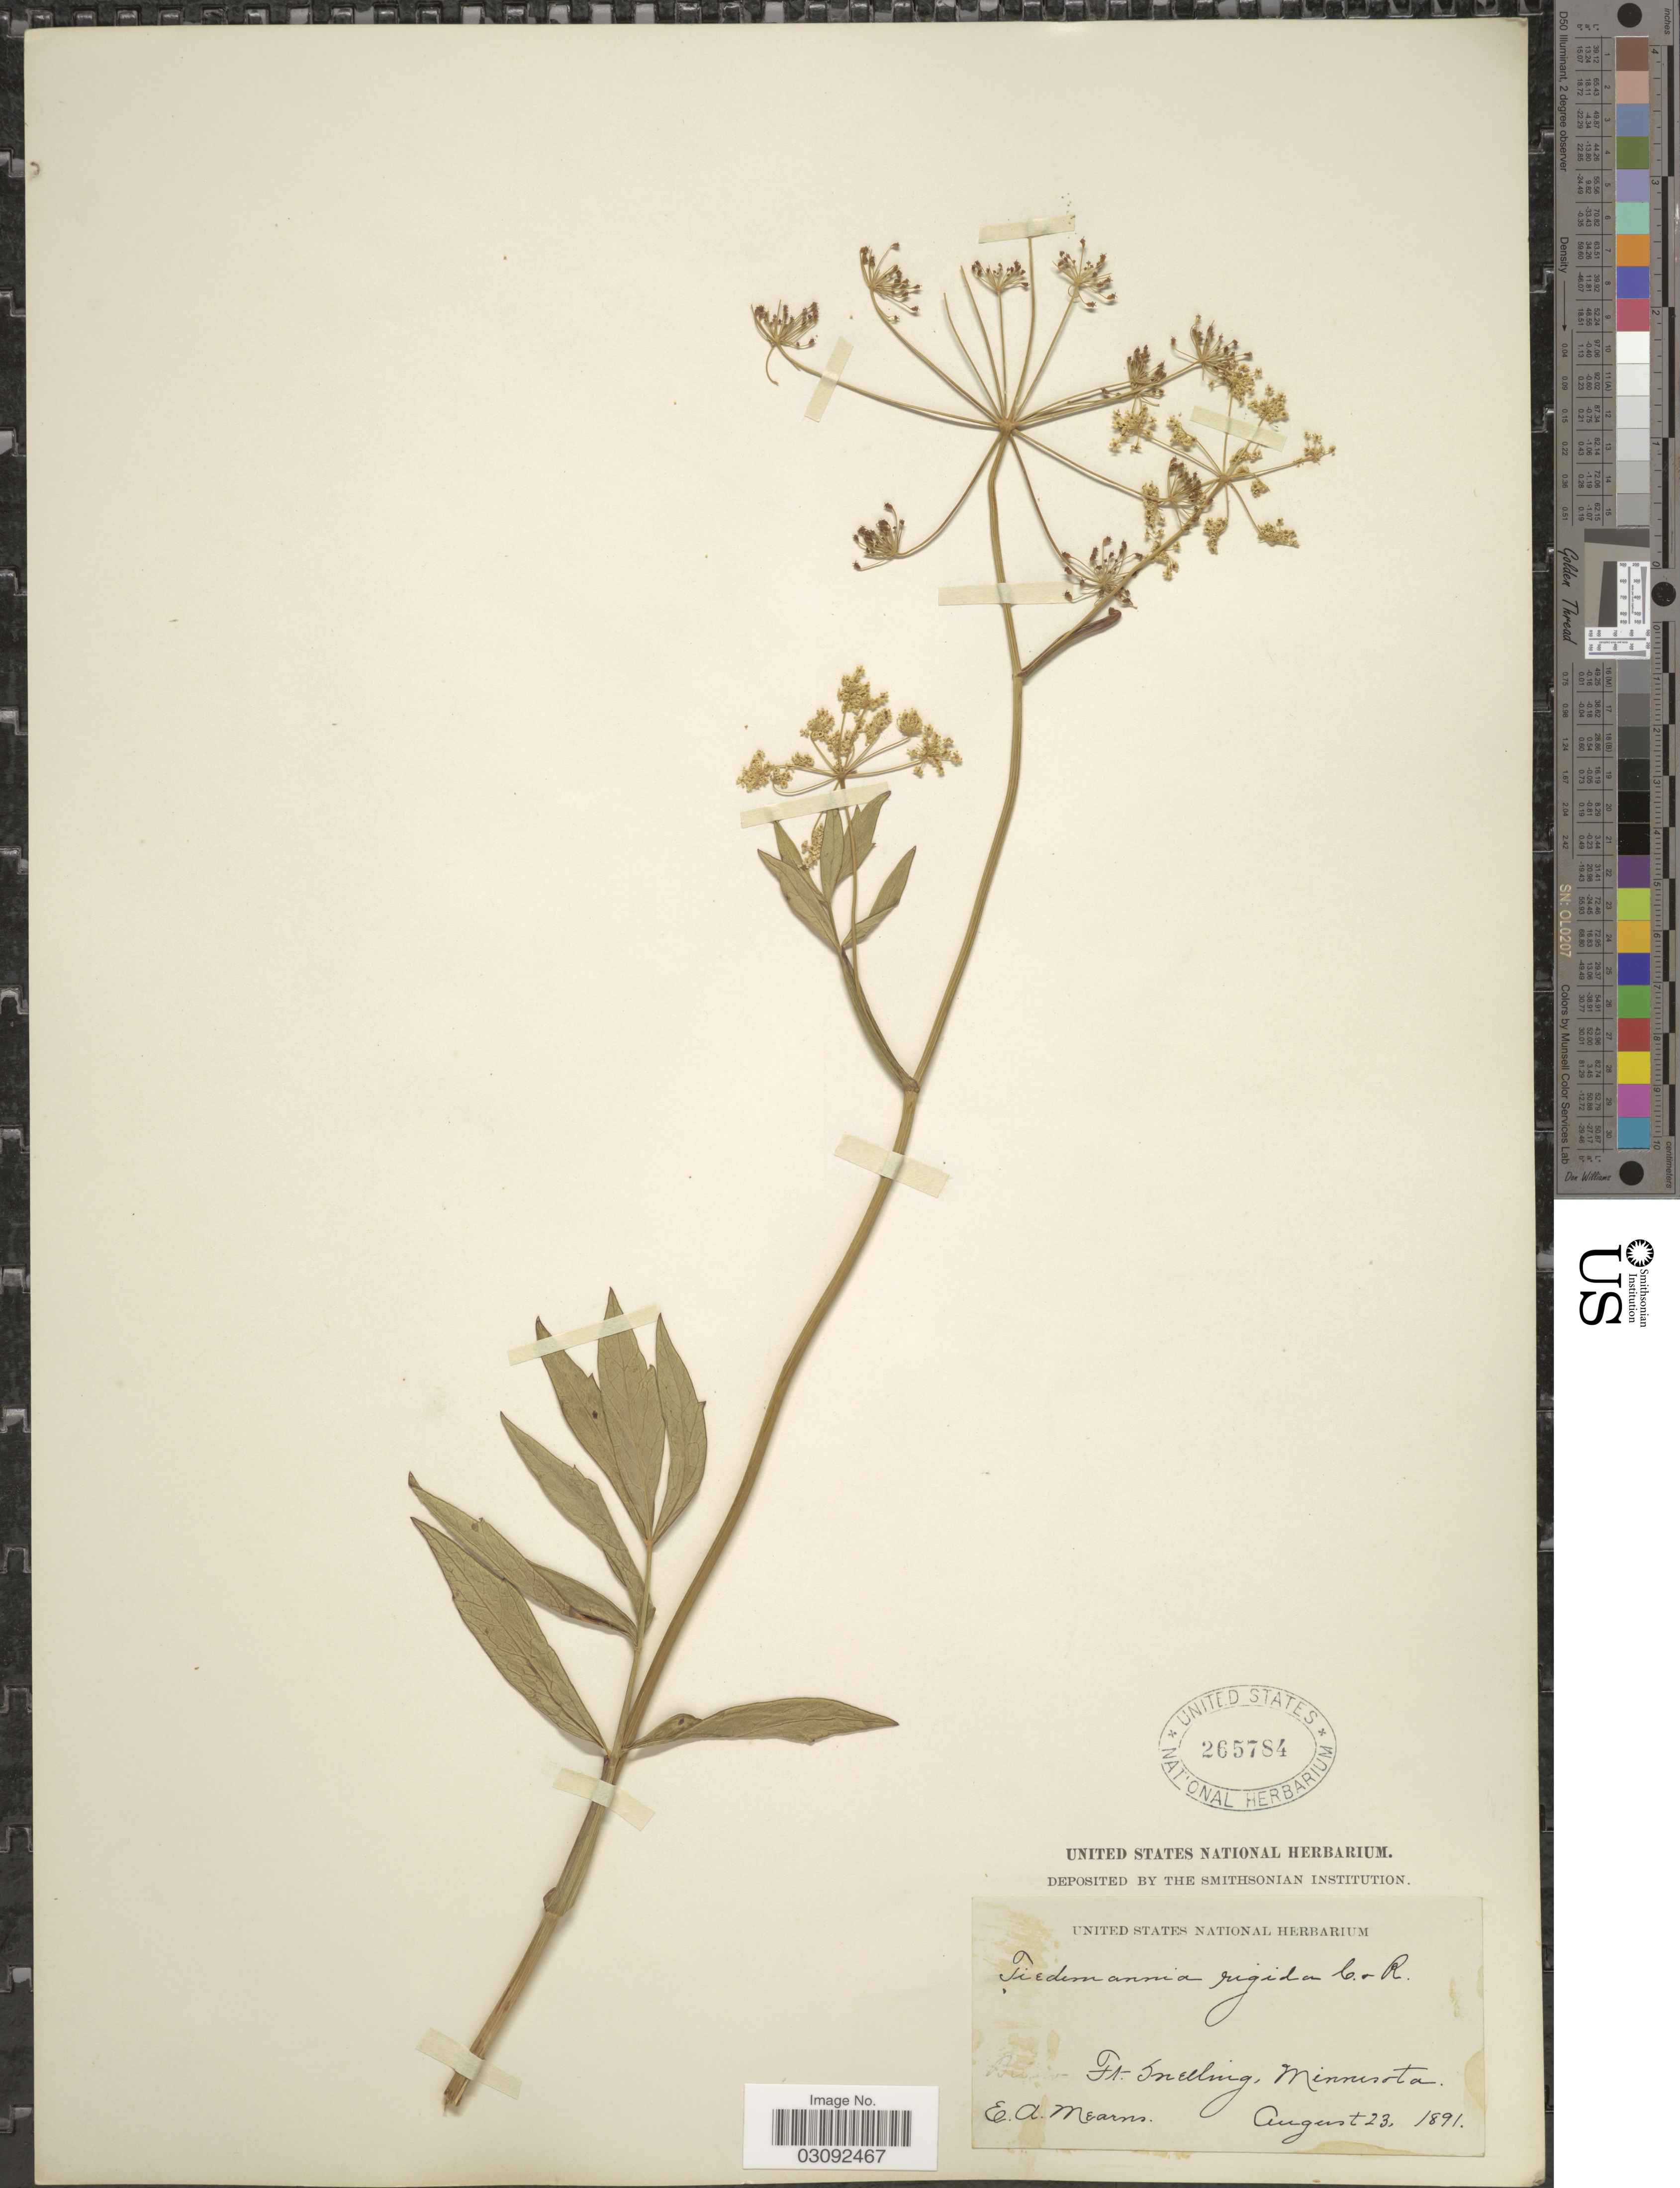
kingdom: Plantae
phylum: Tracheophyta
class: Magnoliopsida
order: Apiales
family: Apiaceae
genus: Oxypolis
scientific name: Oxypolis rigidior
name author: (L.) Raf.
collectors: E. A. Mearns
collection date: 1891-08-23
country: United States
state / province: Minnesota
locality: Ft. Snelling.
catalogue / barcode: US 265784